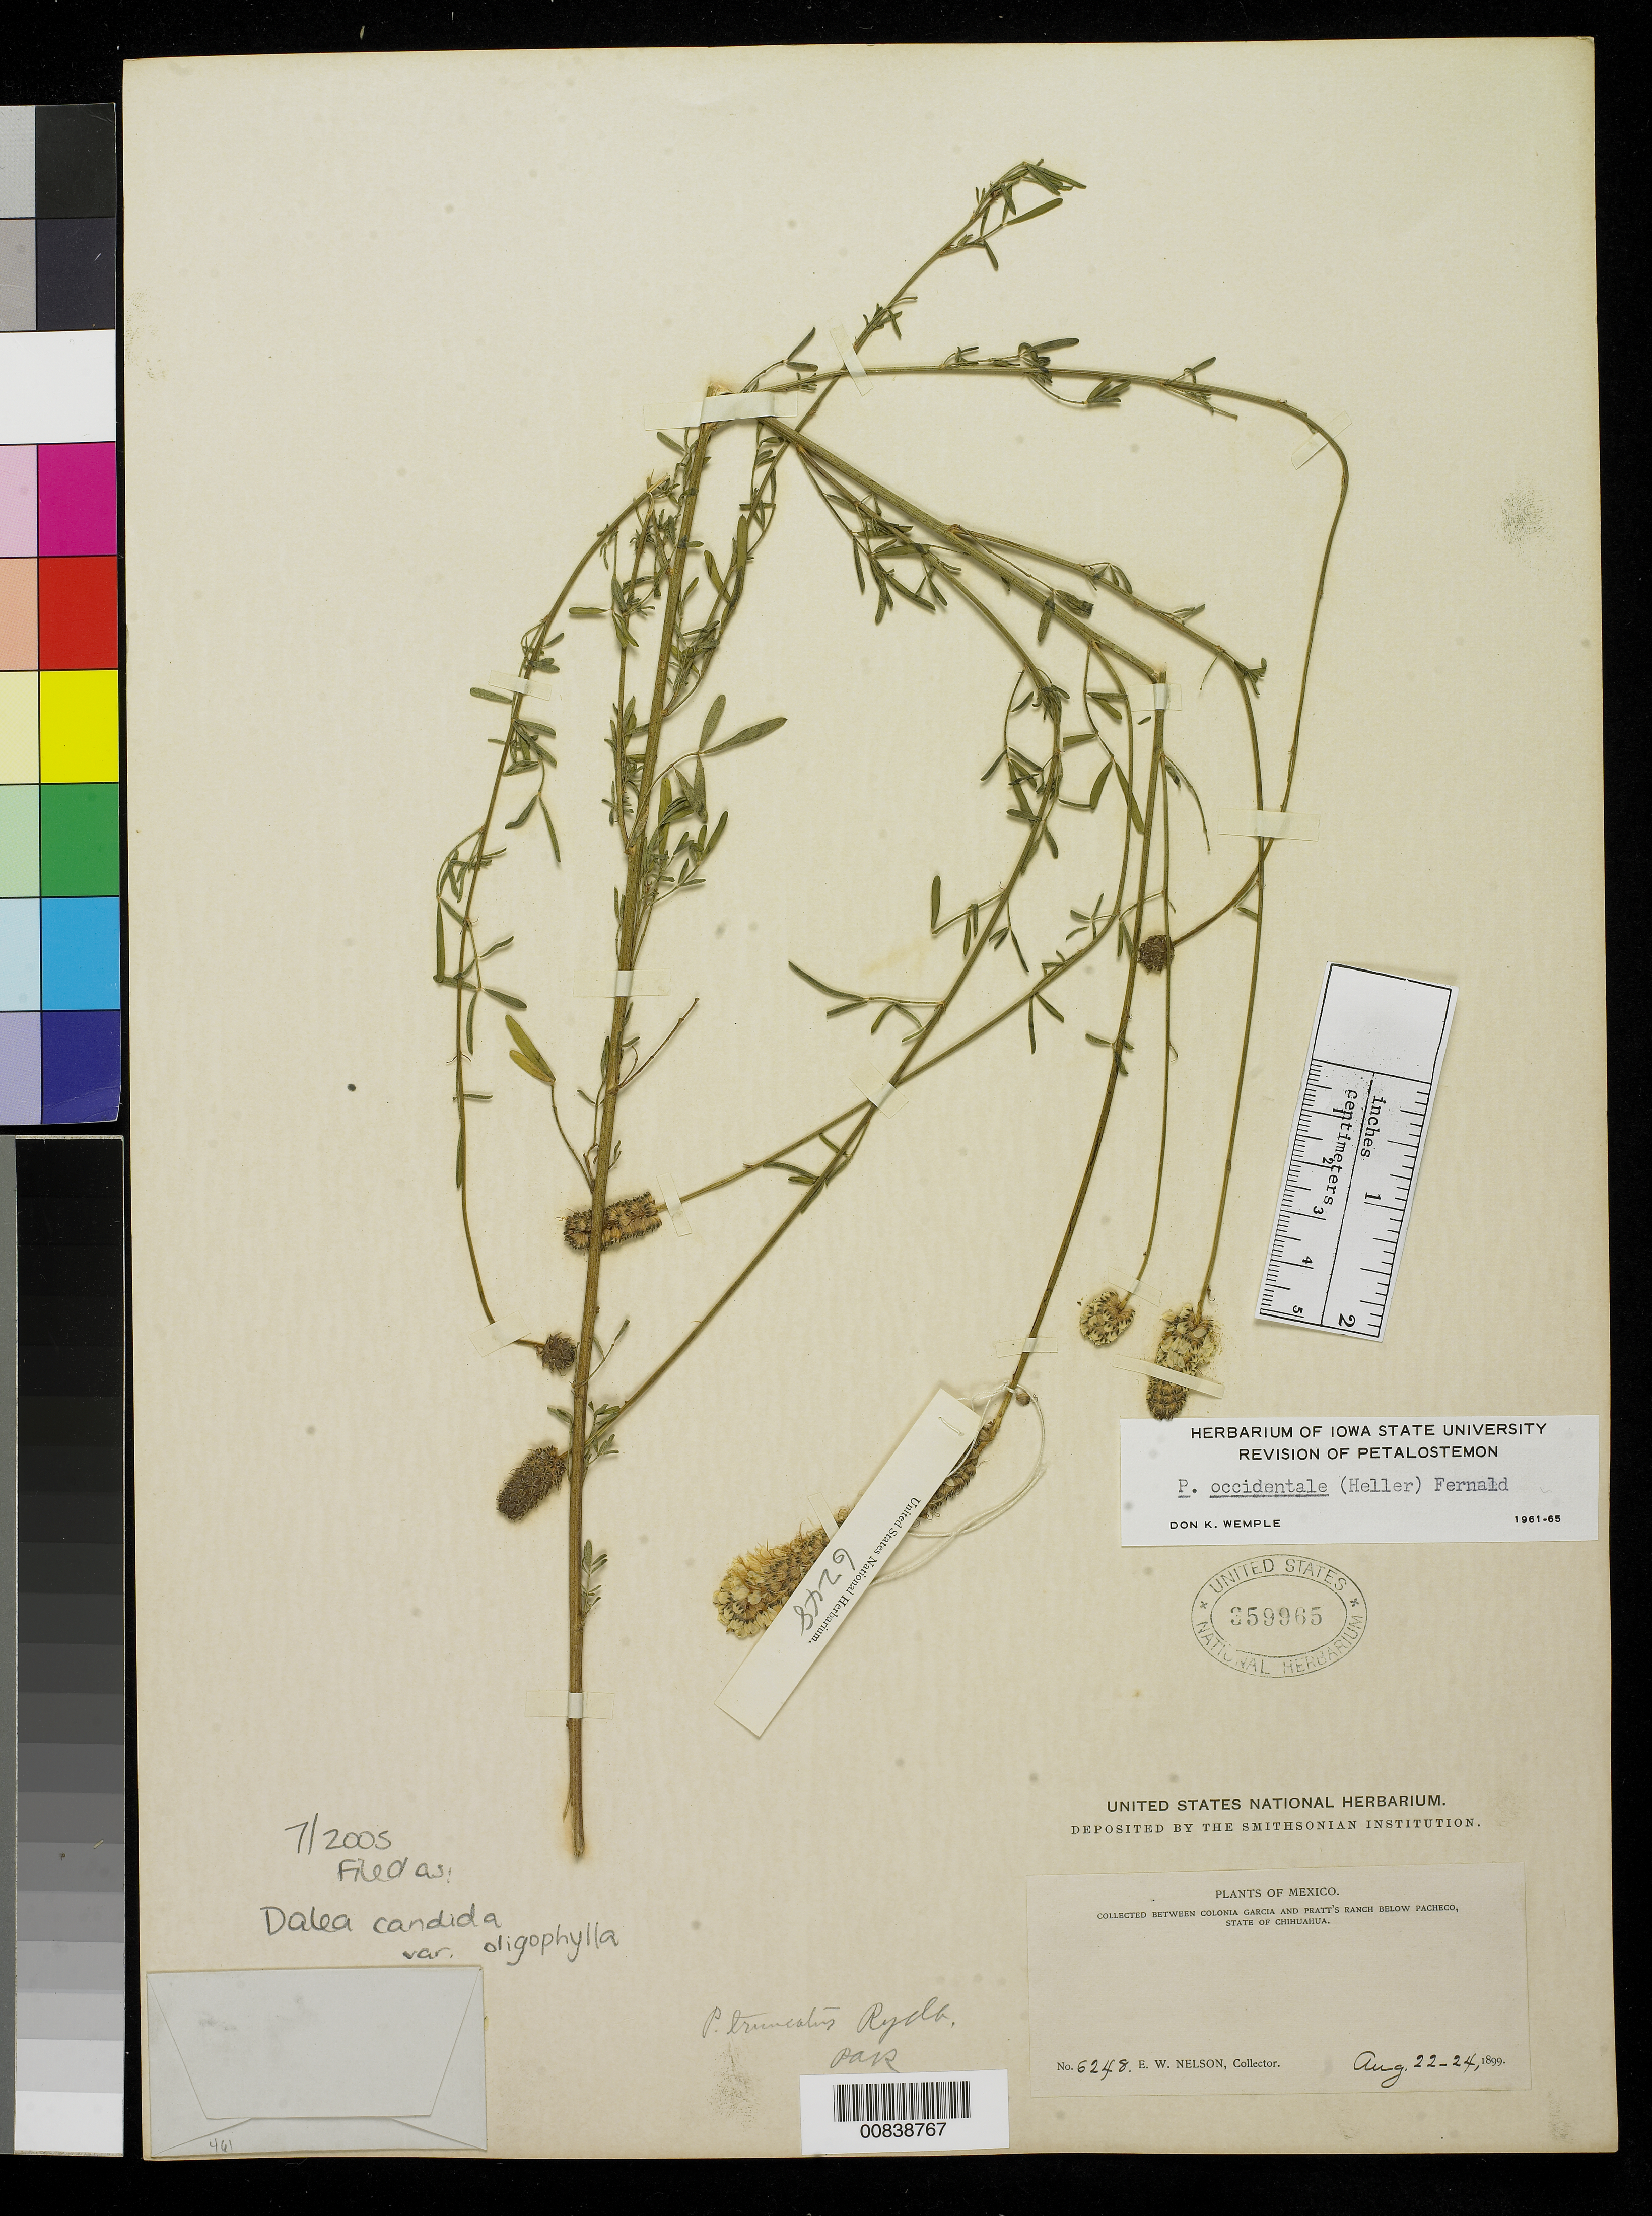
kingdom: Plantae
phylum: Tracheophyta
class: Magnoliopsida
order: Fabales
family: Fabaceae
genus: Dalea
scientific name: Dalea candida var. oligophylla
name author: (Torr) Shinners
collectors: E. W. Nelson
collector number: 6248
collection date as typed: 22 Aug 1899 to 24 Aug 1899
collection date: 1899-08-22/1899-08-24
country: Mexico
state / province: Chihuahua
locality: Between Colonia García and Pratt's Ranch below Pacheco, Chihuahua.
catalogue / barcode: US 359965